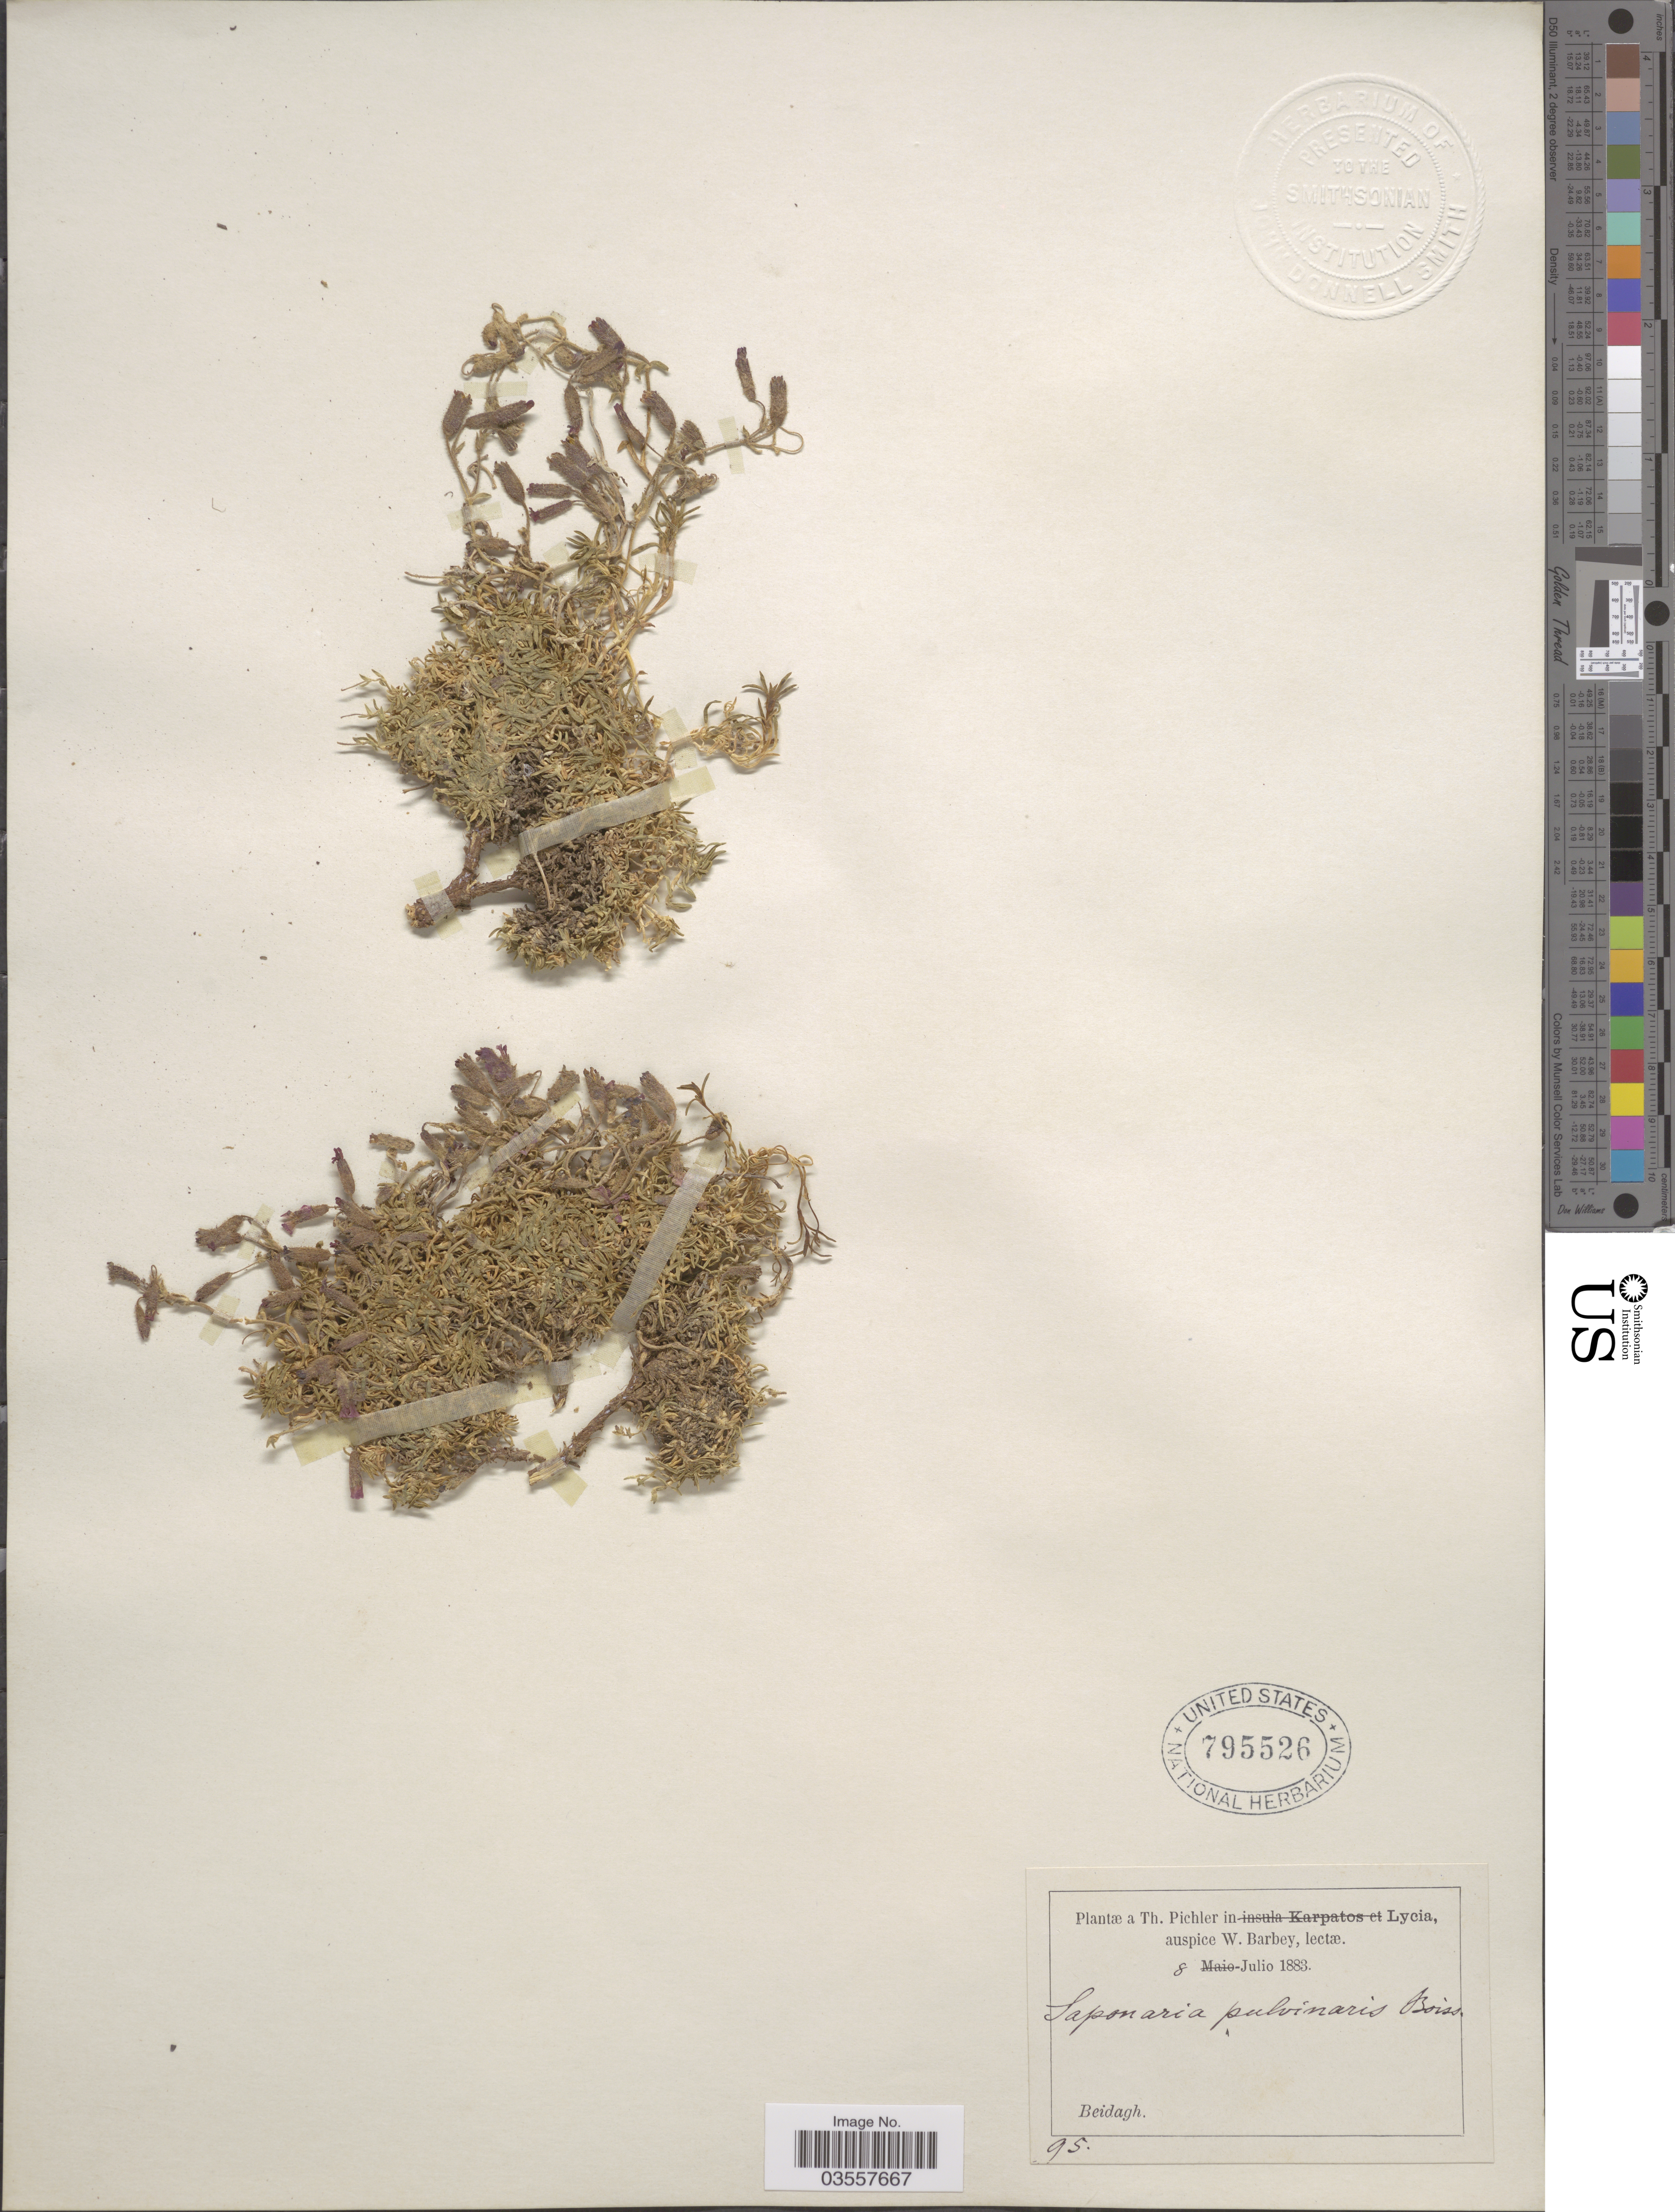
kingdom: Plantae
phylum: Tracheophyta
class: Magnoliopsida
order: Caryophyllales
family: Caryophyllaceae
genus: Saponaria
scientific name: Saponaria pulvinaris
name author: Boiss.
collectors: T. Pichler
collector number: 95?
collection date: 1883-07-08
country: Turkey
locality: Beidagh.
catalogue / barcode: US 795526